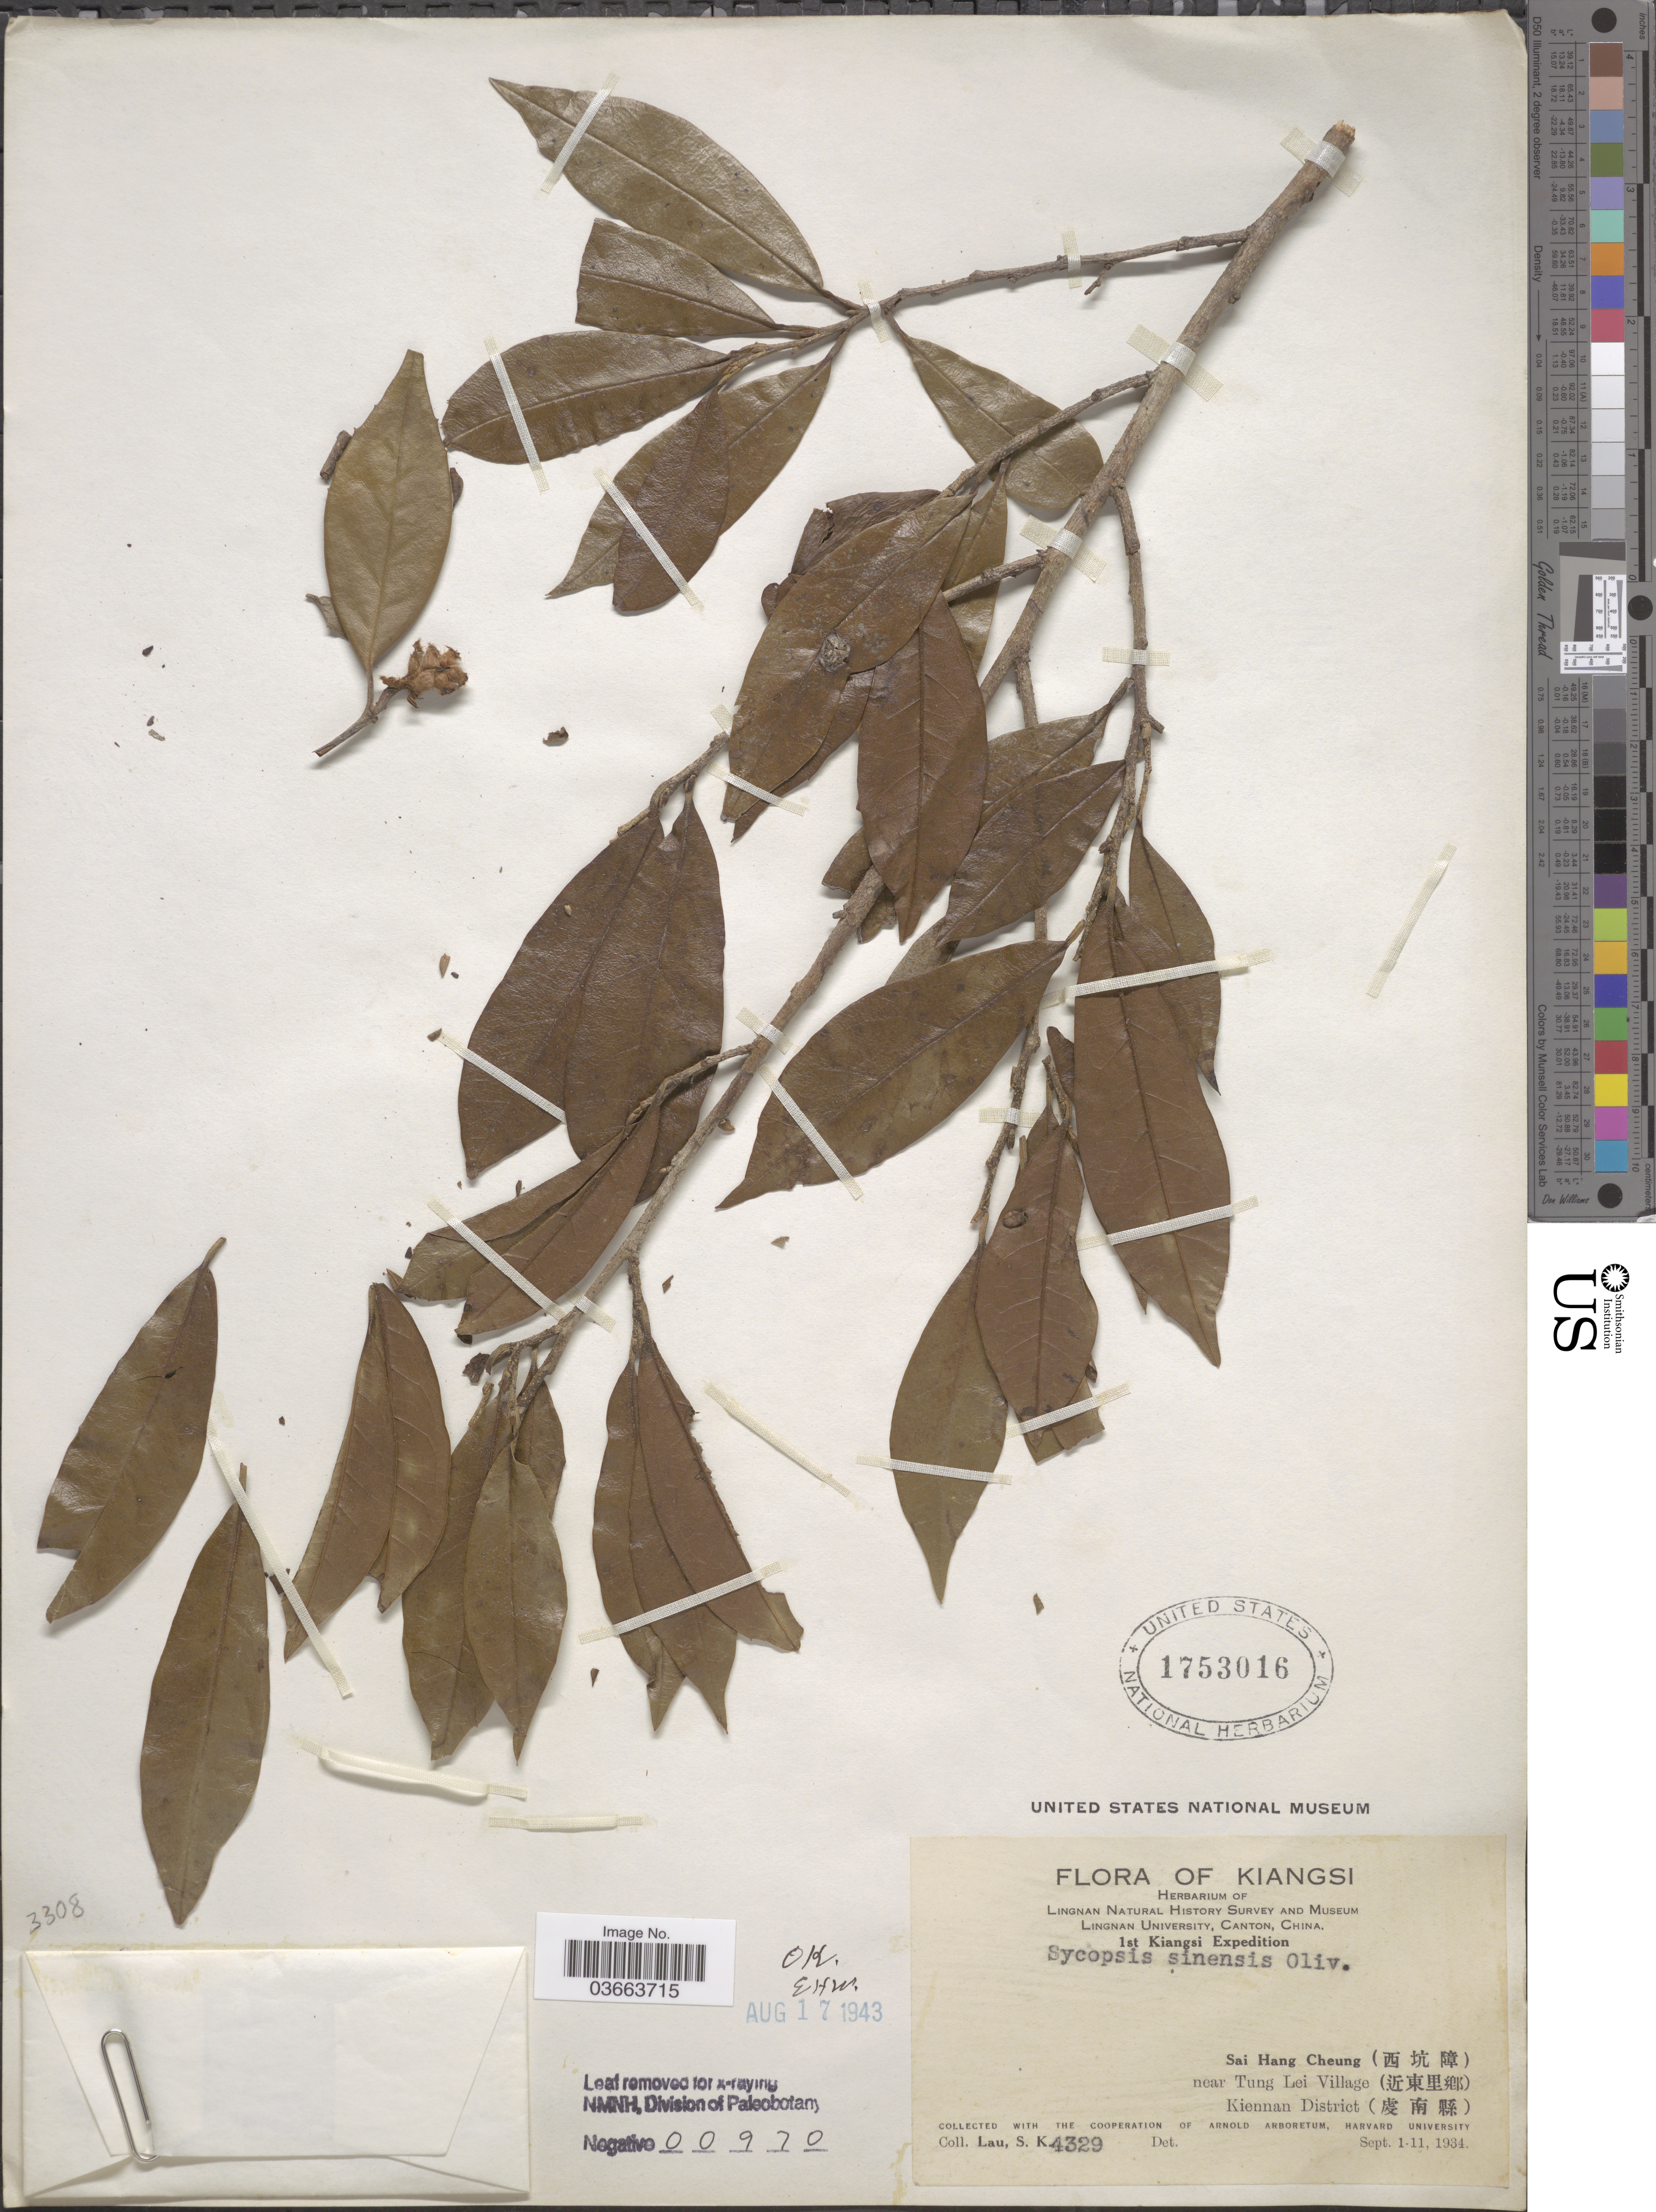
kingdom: Plantae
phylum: Tracheophyta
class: Magnoliopsida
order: Saxifragales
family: Hamamelidaceae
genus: Sycopsis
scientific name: Sycopsis sinensis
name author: Oliv.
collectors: S. K. Lau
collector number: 4329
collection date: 1934-09-01/1934-09-11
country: China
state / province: Jiangxi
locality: Kiangsi. Sai Hang Cheung (X) near Tung Lei Village (X) Kiennan District (X).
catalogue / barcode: US 1753016